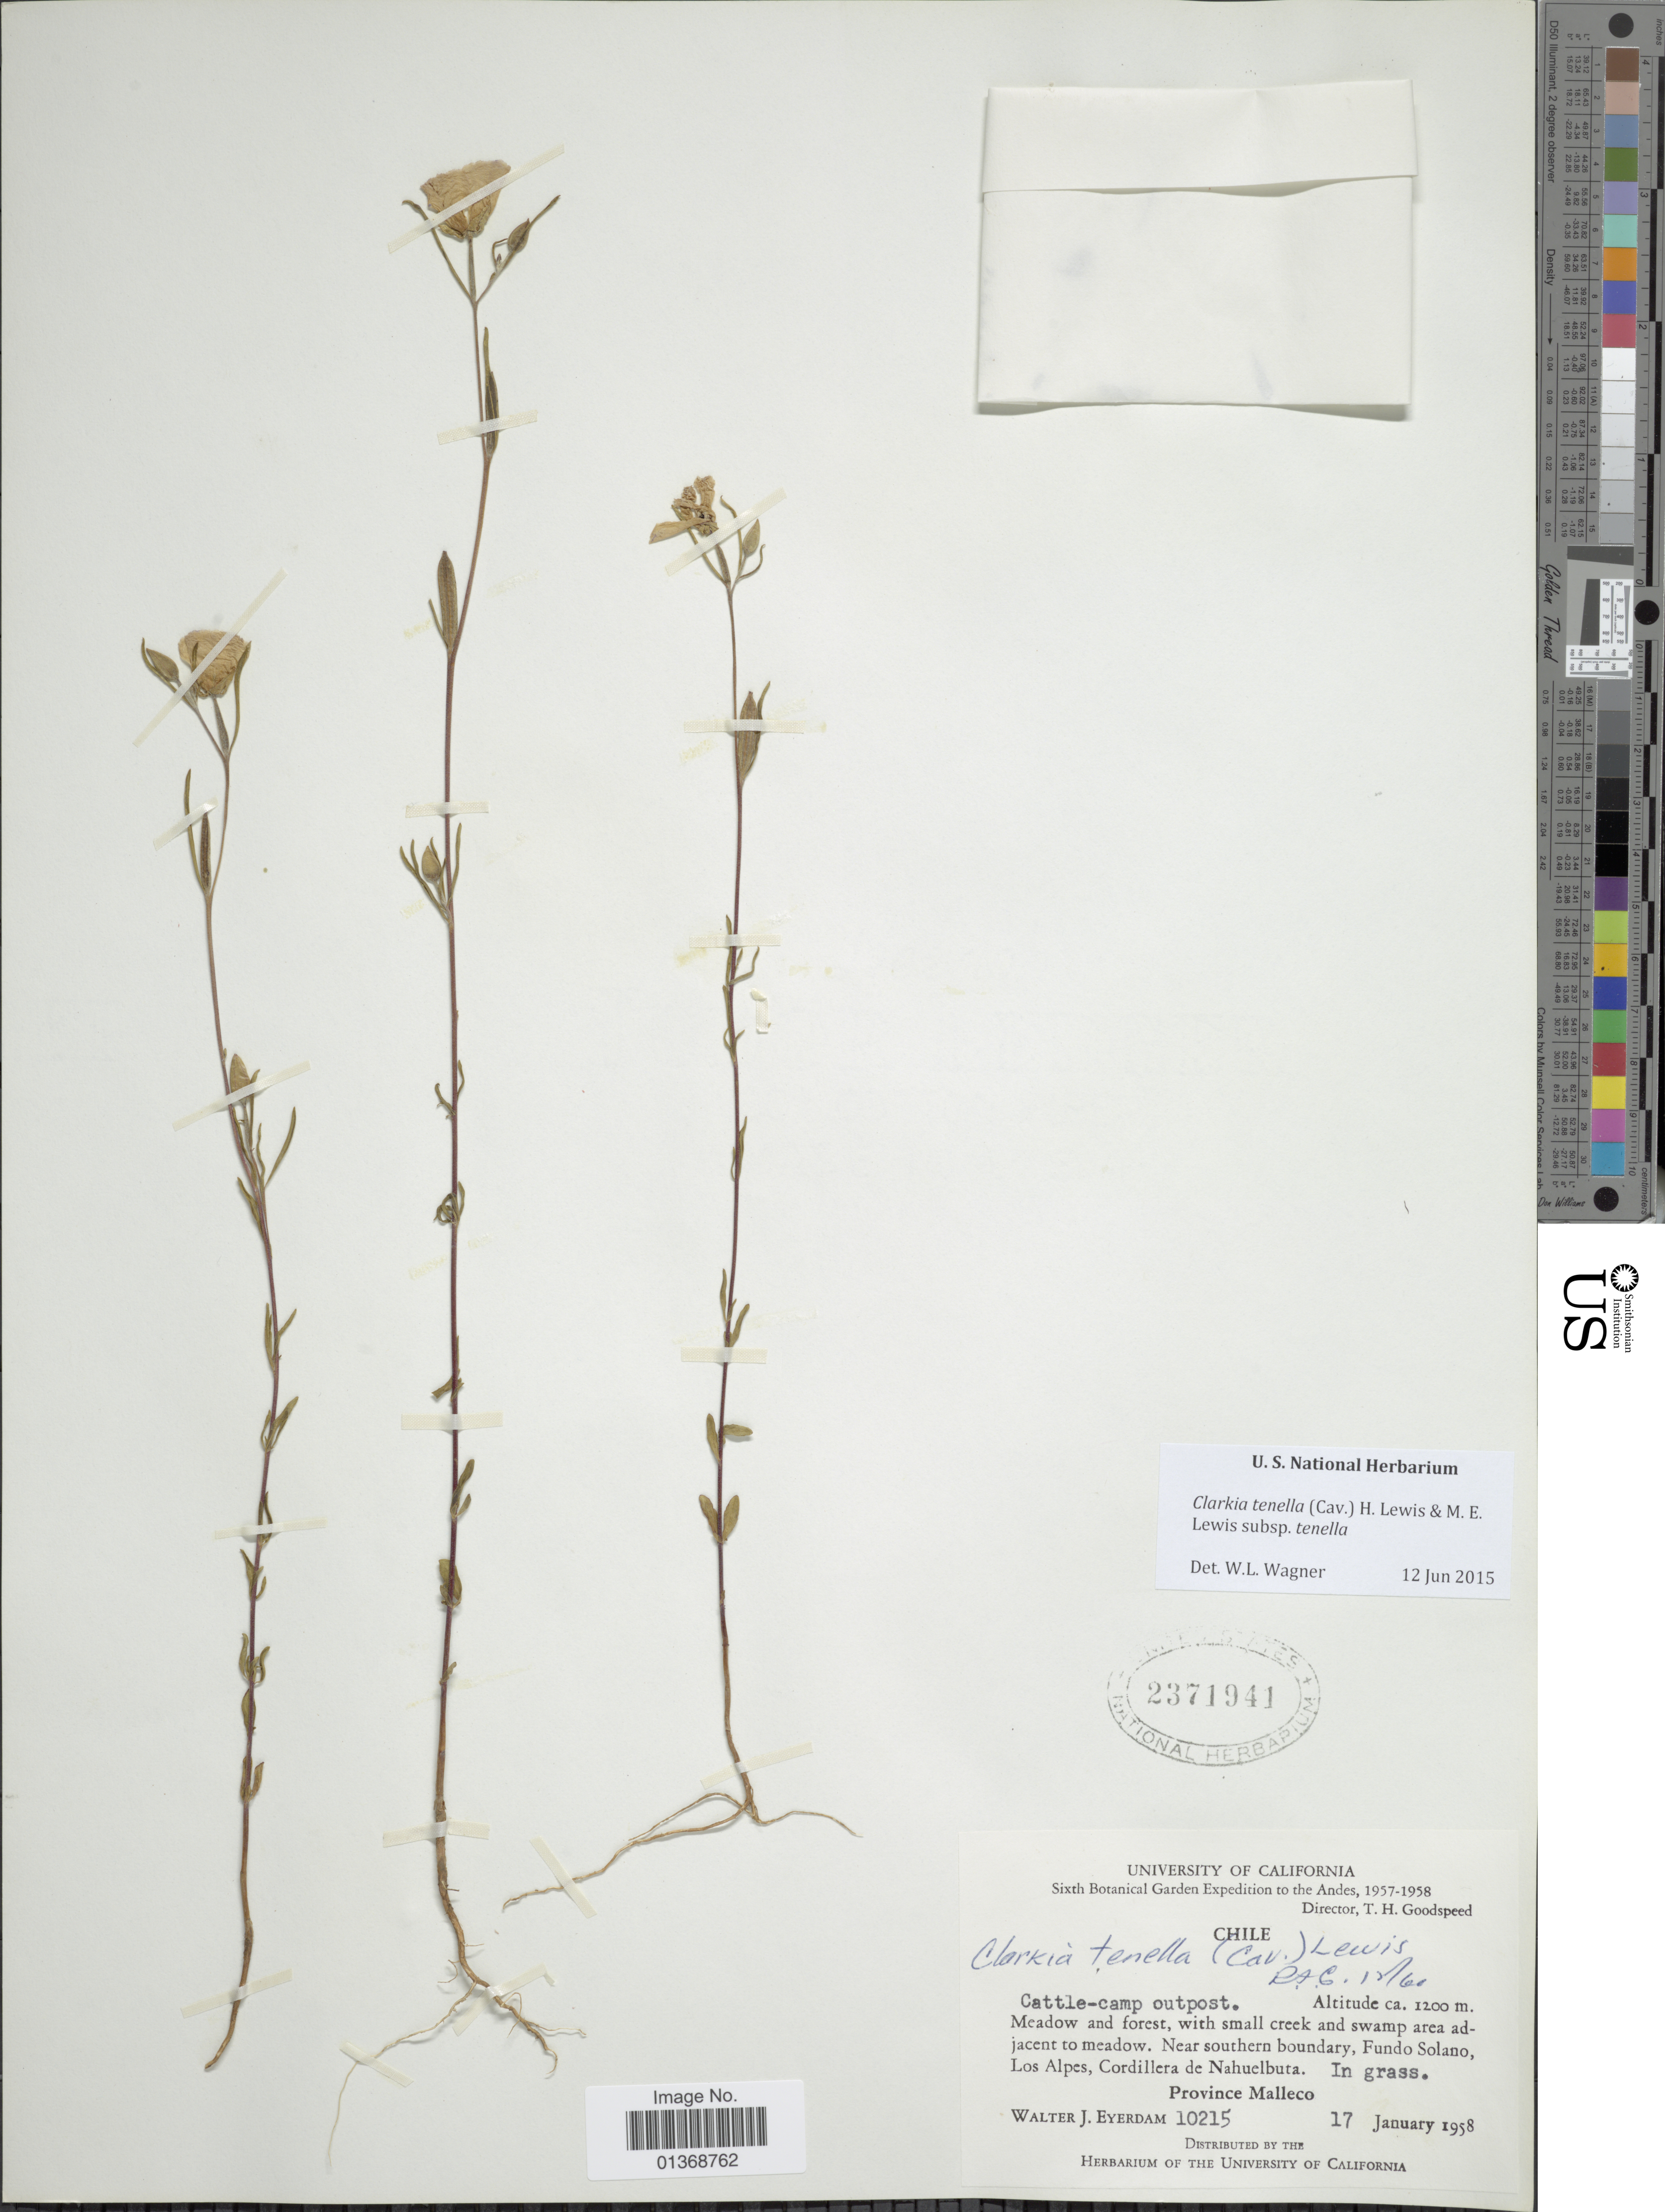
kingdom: Plantae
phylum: Tracheophyta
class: Magnoliopsida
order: Myrtales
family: Onagraceae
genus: Clarkia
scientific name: Clarkia tenella subsp. tenella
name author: (Cav.) F. H. Lewis & M.E. Lewis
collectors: W. J. Eyerdam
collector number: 10215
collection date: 1958-01-17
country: Chile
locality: Near southern boundary, Fundo Solano, Los Alpes, Cordillera de Nahuelbuta, Province Malleco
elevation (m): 1200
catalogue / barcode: US 2371941